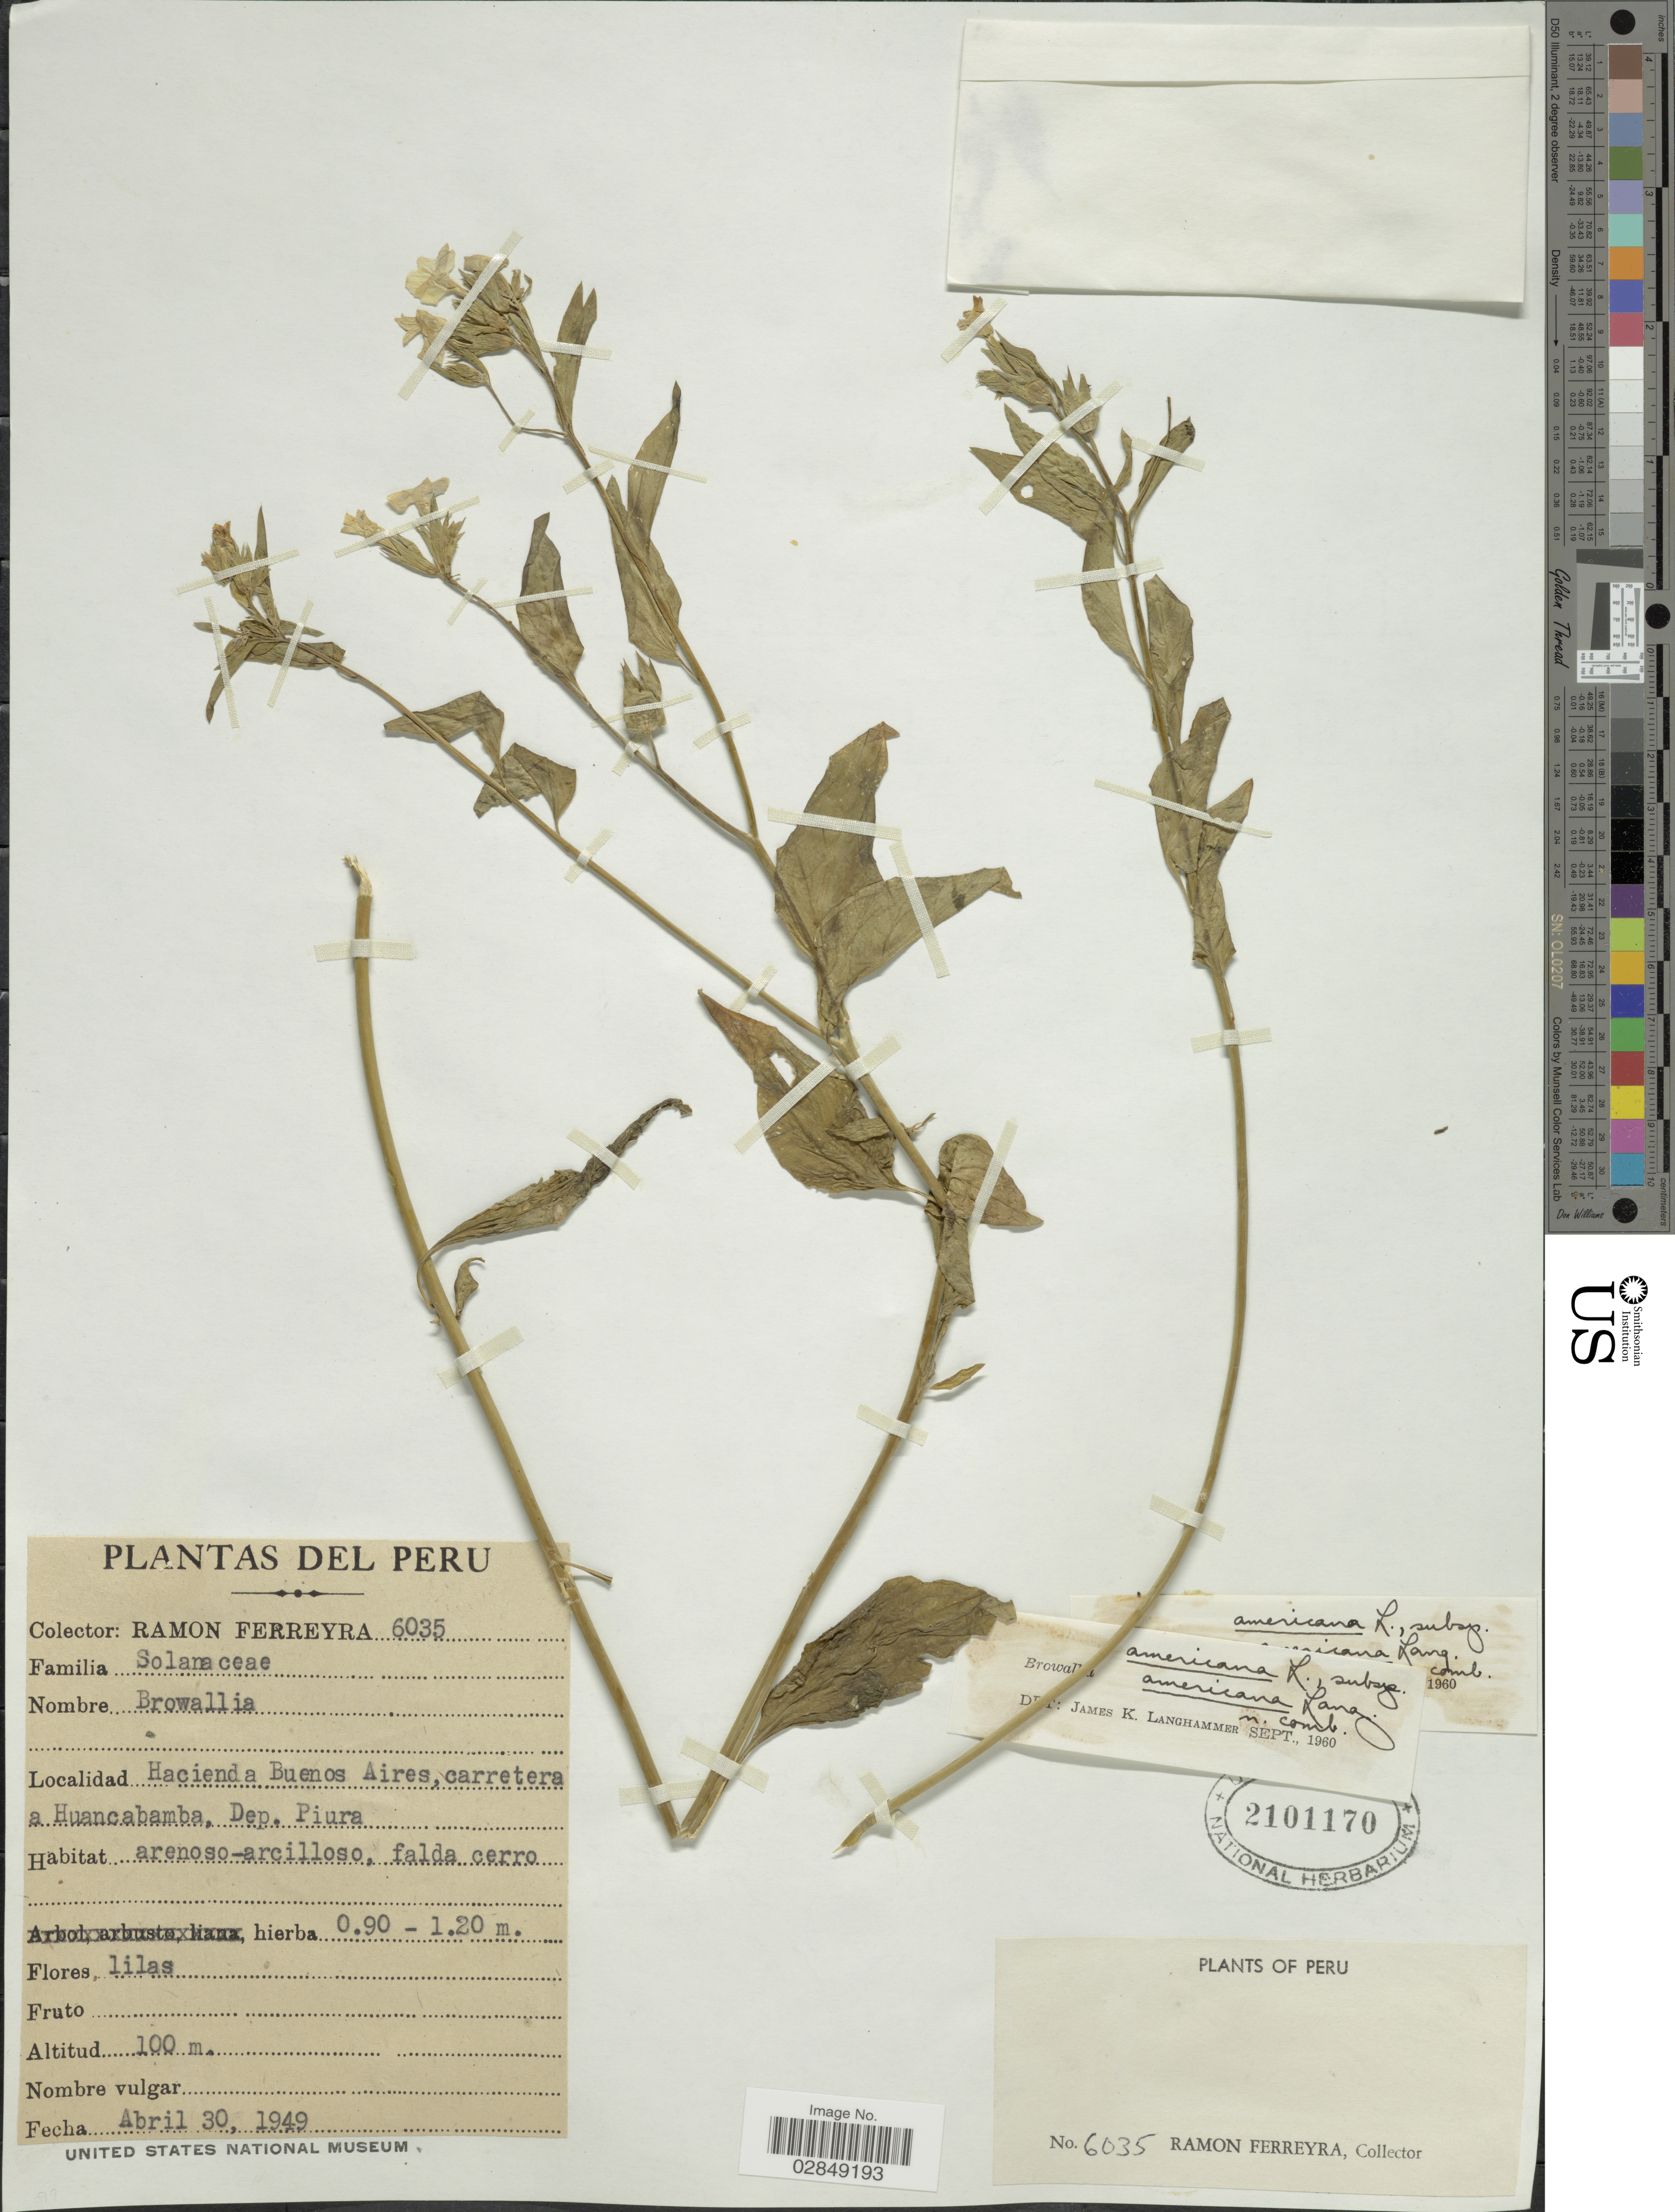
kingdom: Plantae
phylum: Tracheophyta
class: Magnoliopsida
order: Solanales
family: Solanaceae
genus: Browallia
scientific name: Browallia americana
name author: L.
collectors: R. A. Ferreyra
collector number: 6035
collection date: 1949-04-30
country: Peru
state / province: Piura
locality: Hacienda Buenos Aires, carretera a Huancabamba, Dep. Piura.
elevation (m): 100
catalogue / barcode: US 2101170